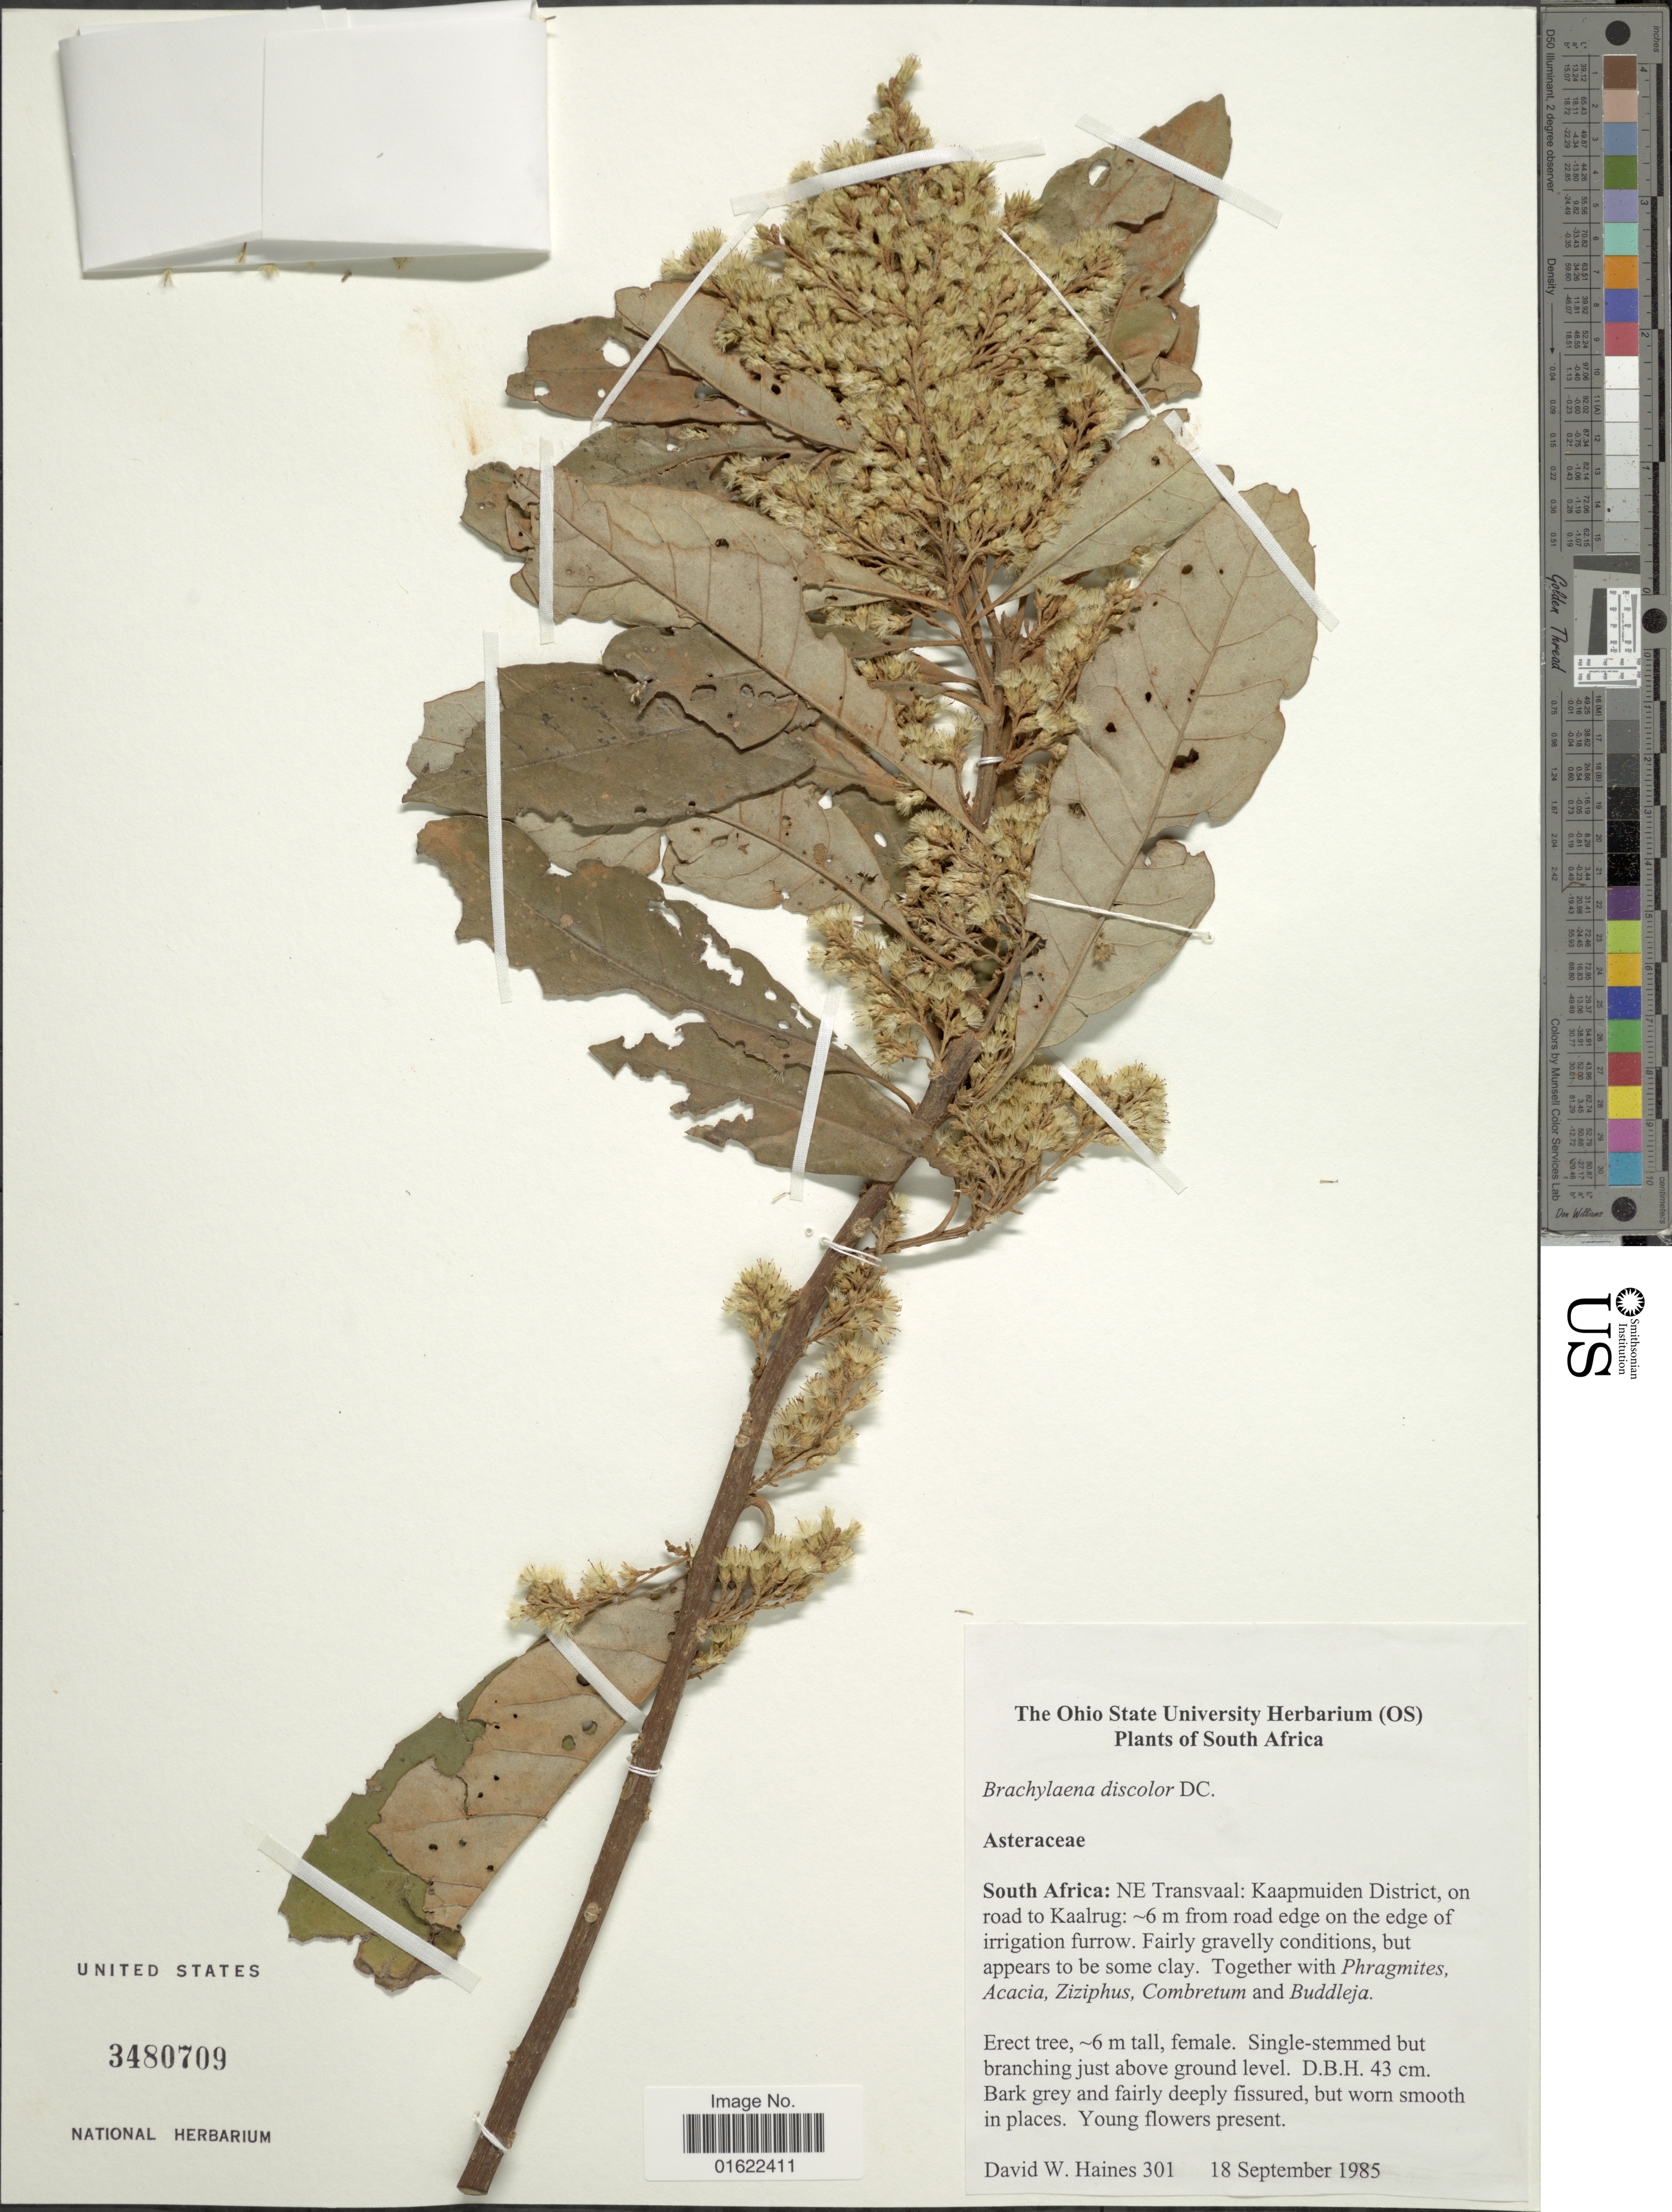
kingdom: Plantae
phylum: Tracheophyta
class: Magnoliopsida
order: Asterales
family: Asteraceae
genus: Brachylaena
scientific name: Brachylaena discolor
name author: DC.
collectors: D. Haines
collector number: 301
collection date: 1985-09-18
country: South Africa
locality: NE Transvaal: Kaapmuiden District, on road to Kaalrug: 6 m from road edge on the edge of irrigation furrow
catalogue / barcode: US 3480709